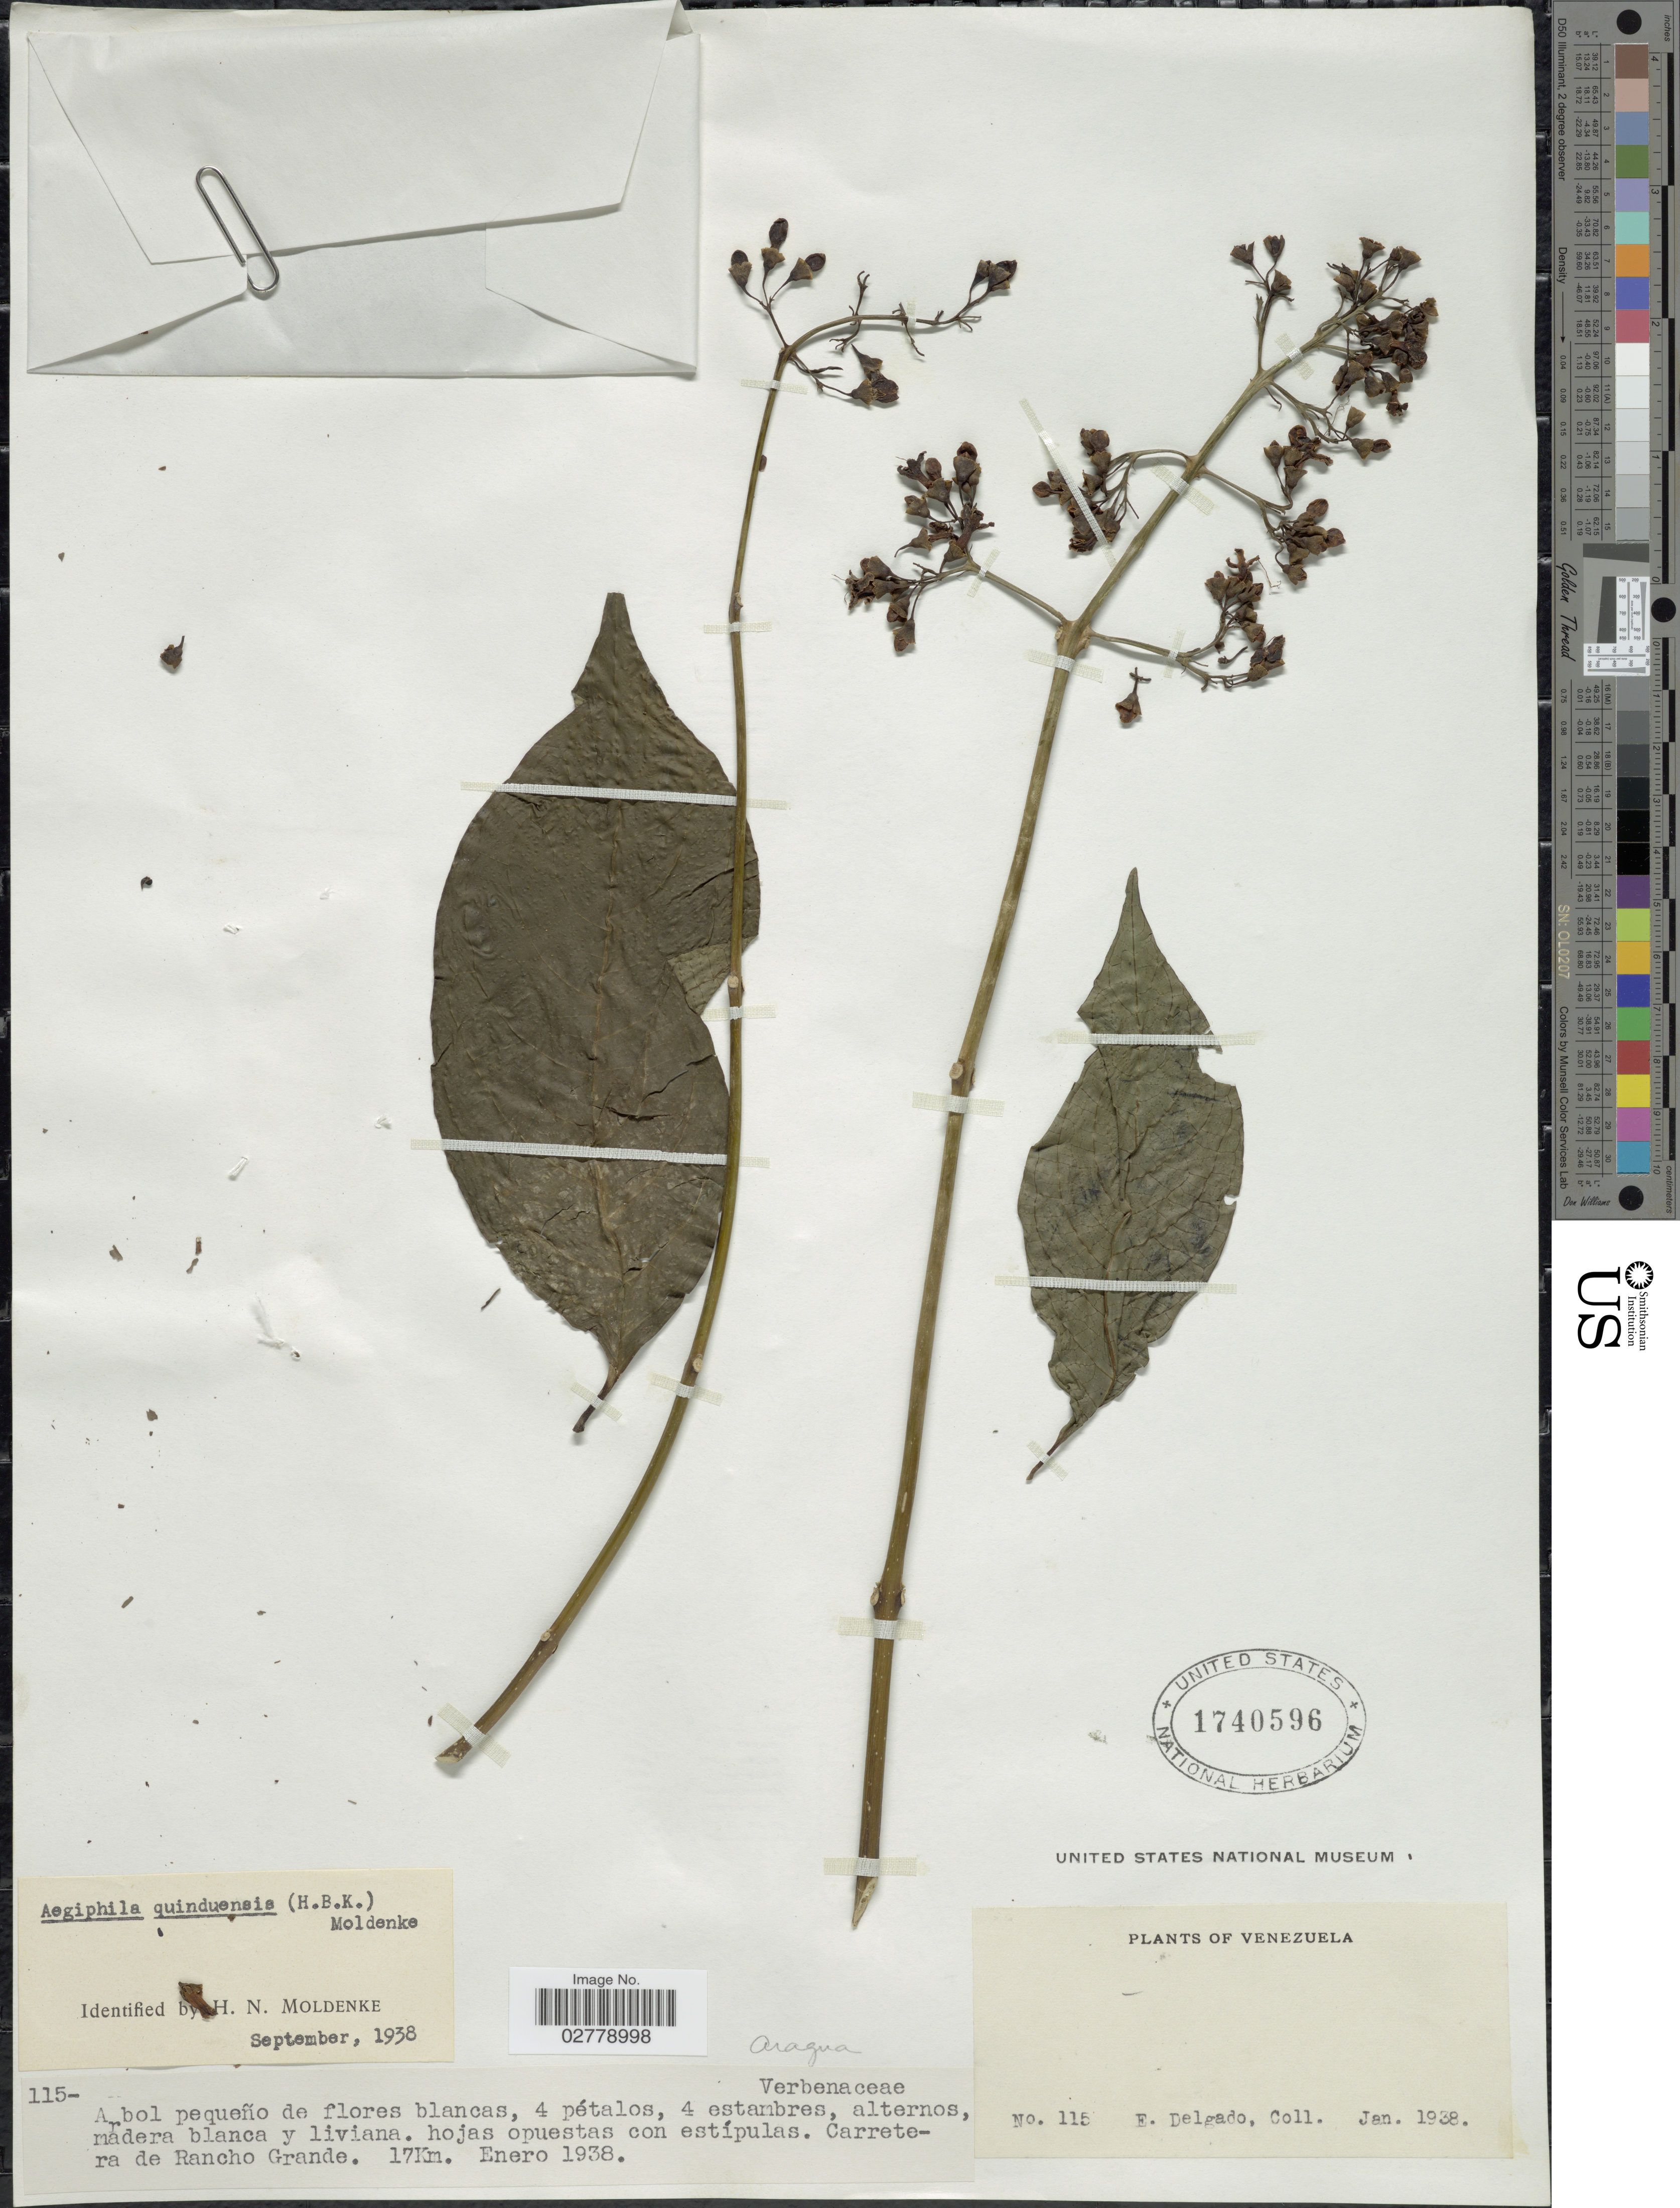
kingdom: Plantae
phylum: Tracheophyta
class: Magnoliopsida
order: Lamiales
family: Lamiaceae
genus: Aegiphila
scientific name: Aegiphila quinduensis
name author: (Kunth) Moldenke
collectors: E. Delgado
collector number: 115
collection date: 1938-01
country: Venezuela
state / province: Aragua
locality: Carretera de Rancho Grande. 17Km.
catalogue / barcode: US 1740596